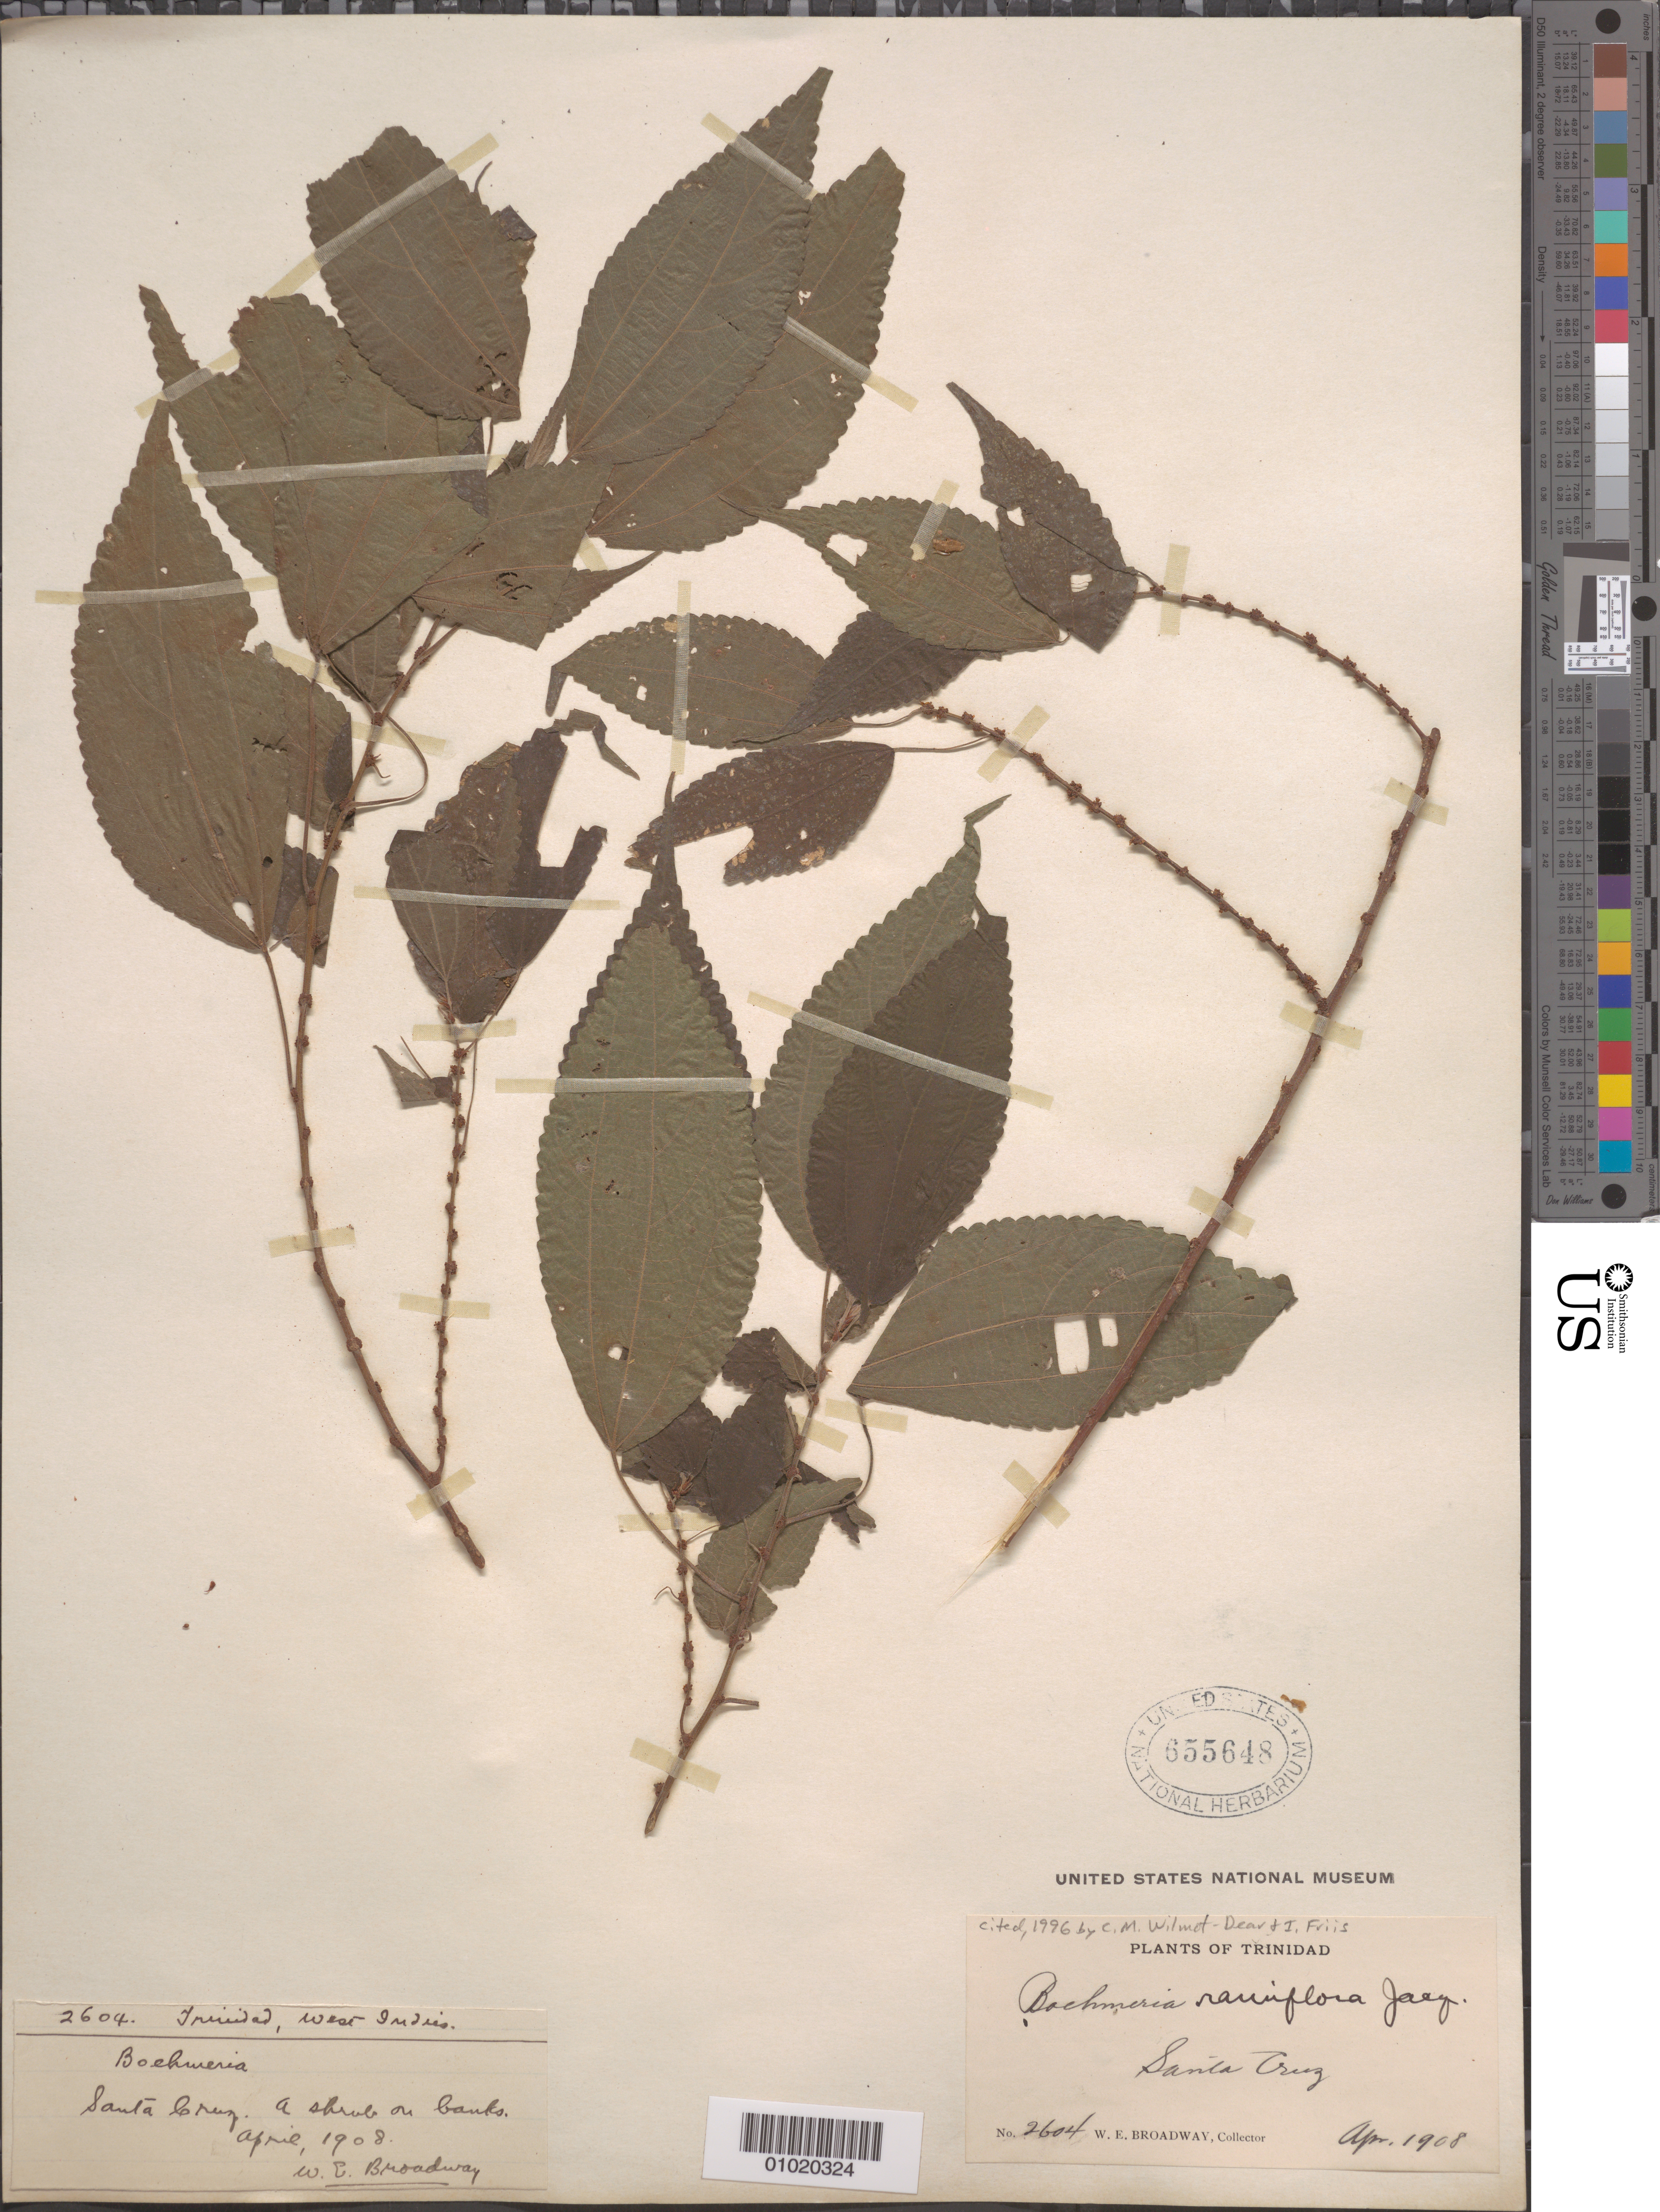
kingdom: Plantae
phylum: Tracheophyta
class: Magnoliopsida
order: Rosales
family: Urticaceae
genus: Boehmeria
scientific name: Boehmeria ramiflora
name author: Jacq.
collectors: W. E. Broadway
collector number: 2604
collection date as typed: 01 Apr 1908 to 30 Apr 1908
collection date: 1908-04-01/1908-04-30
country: Trinidad and Tobago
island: Trinidad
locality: Santa Cruz.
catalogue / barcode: US 655648